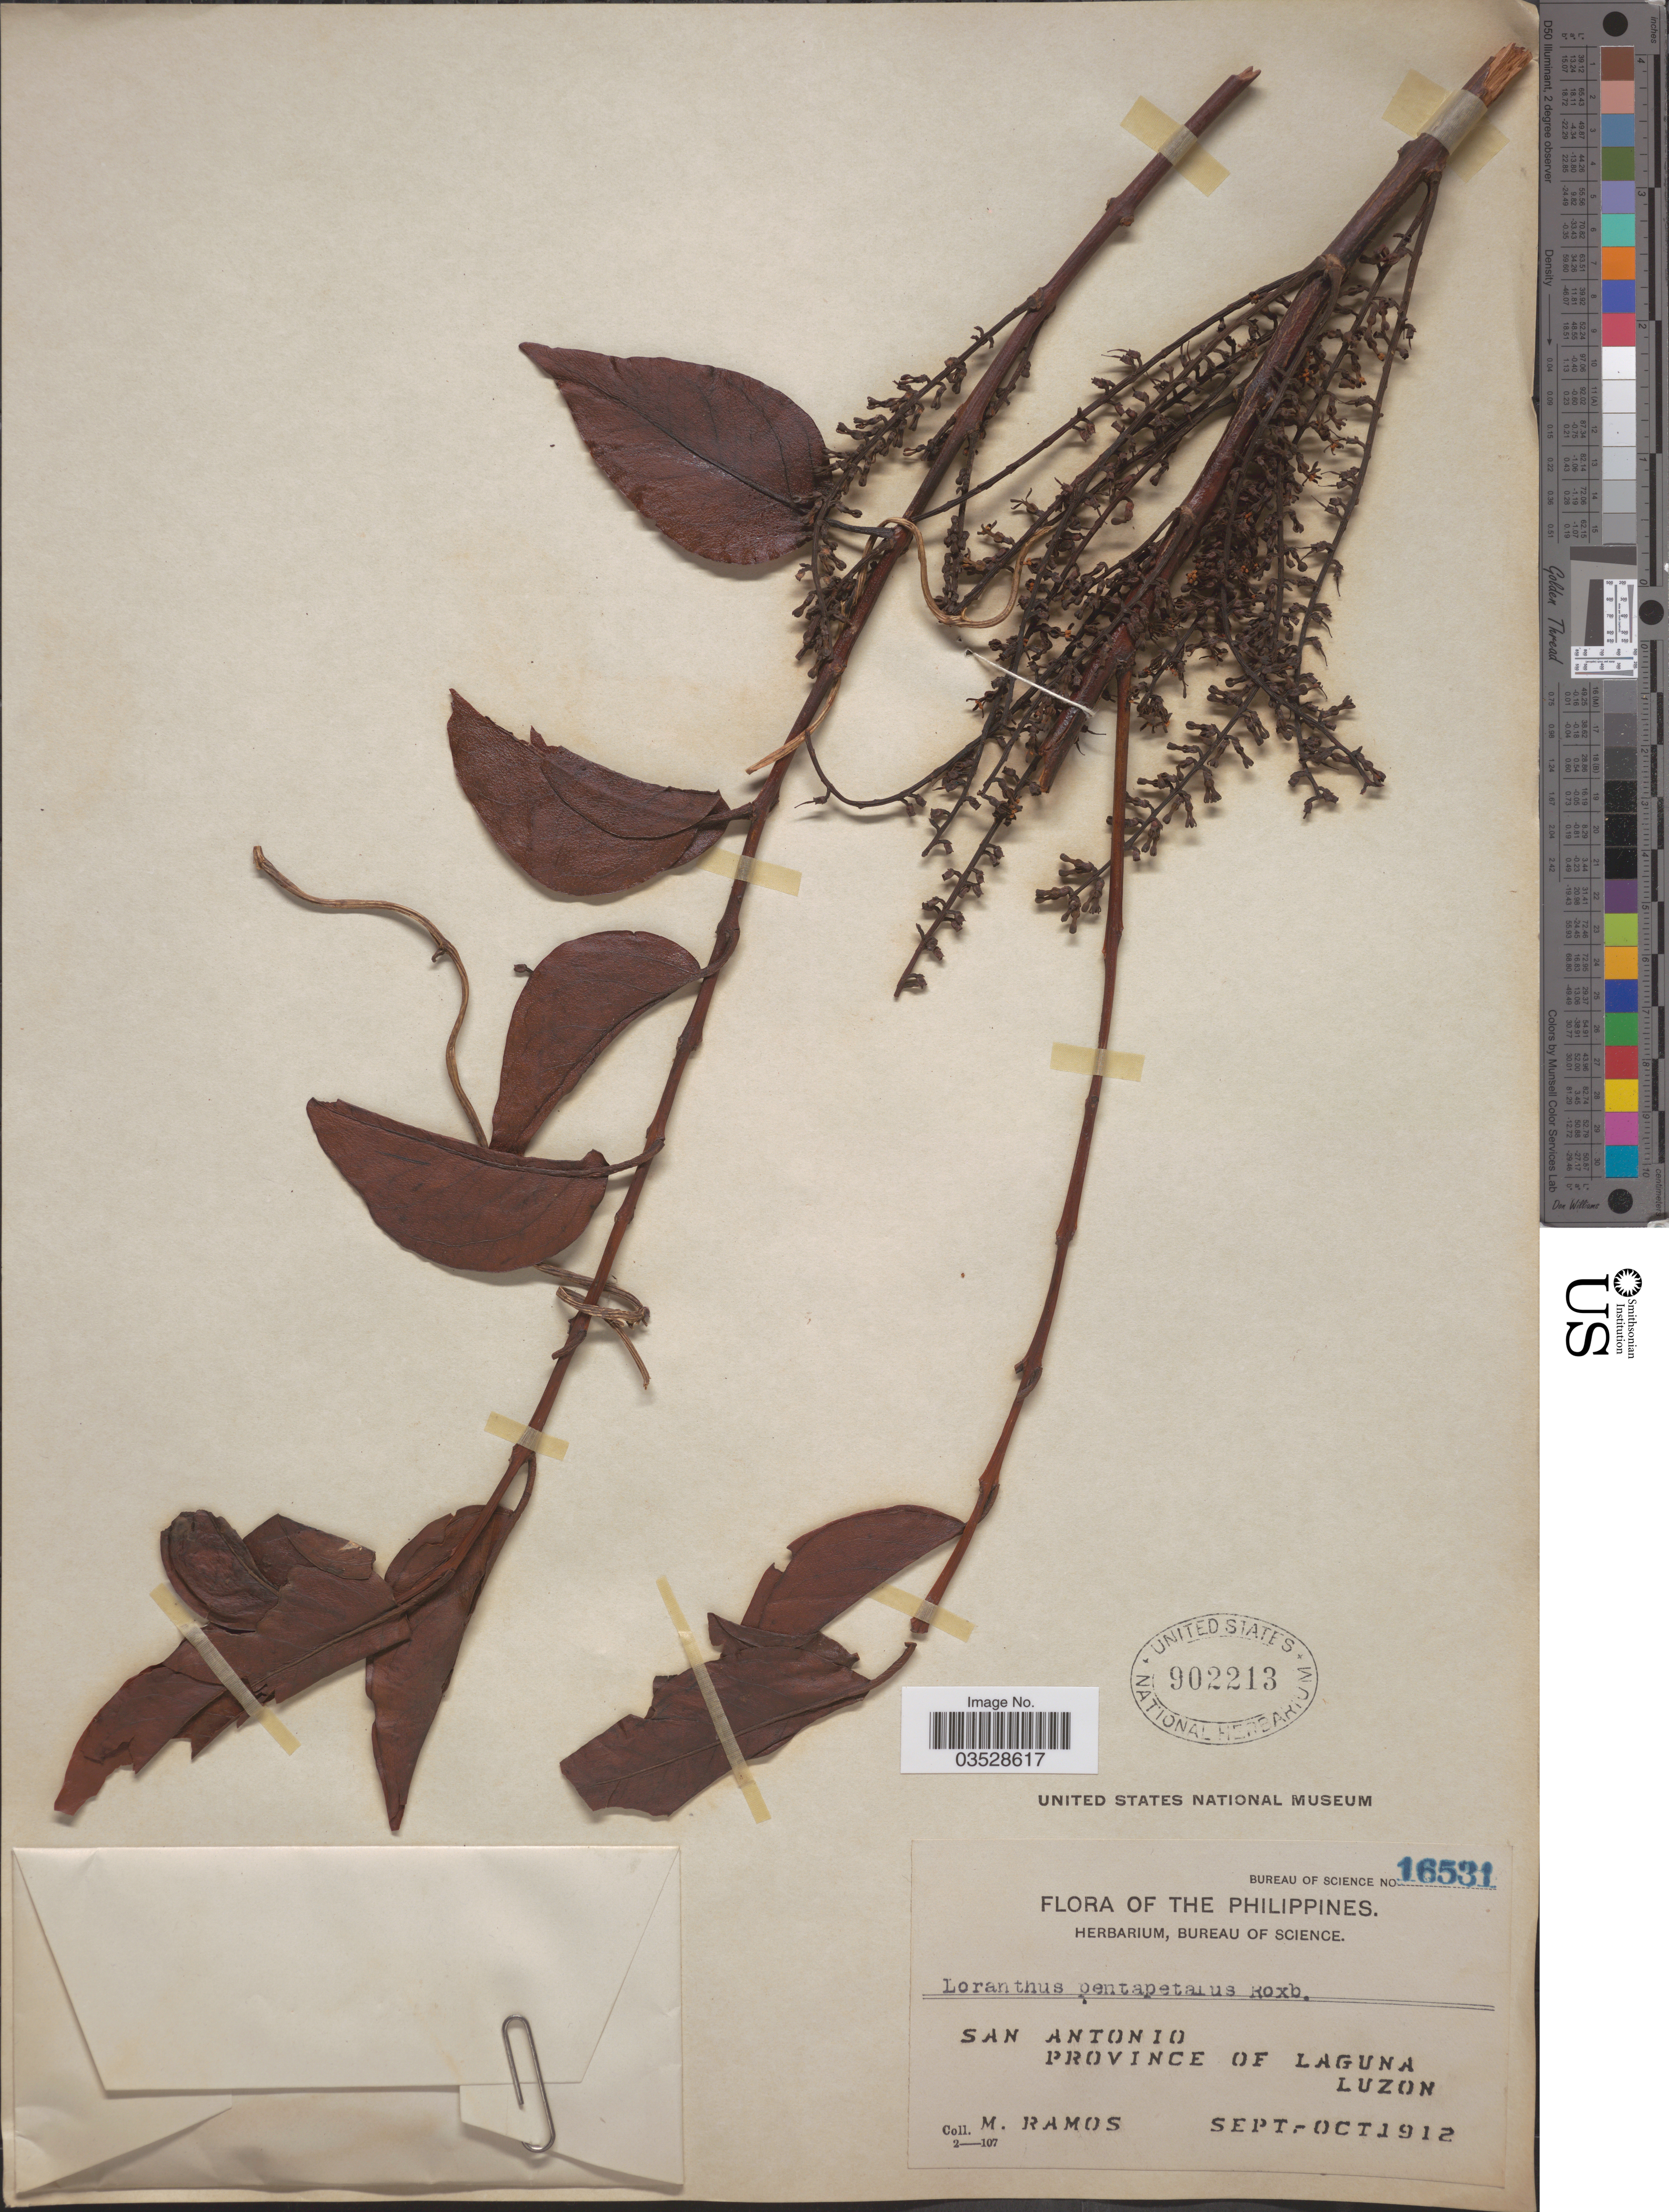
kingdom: Plantae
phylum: Tracheophyta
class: Magnoliopsida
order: Santalales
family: Loranthaceae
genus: Loranthus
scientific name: Loranthus pentapetalus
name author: Roxb.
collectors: M. Ramos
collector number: Bureau of Science 16531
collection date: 1912-09/1912-10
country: Philippines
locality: San Antonio. Province of Laguna. Luzon.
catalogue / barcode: US 902213